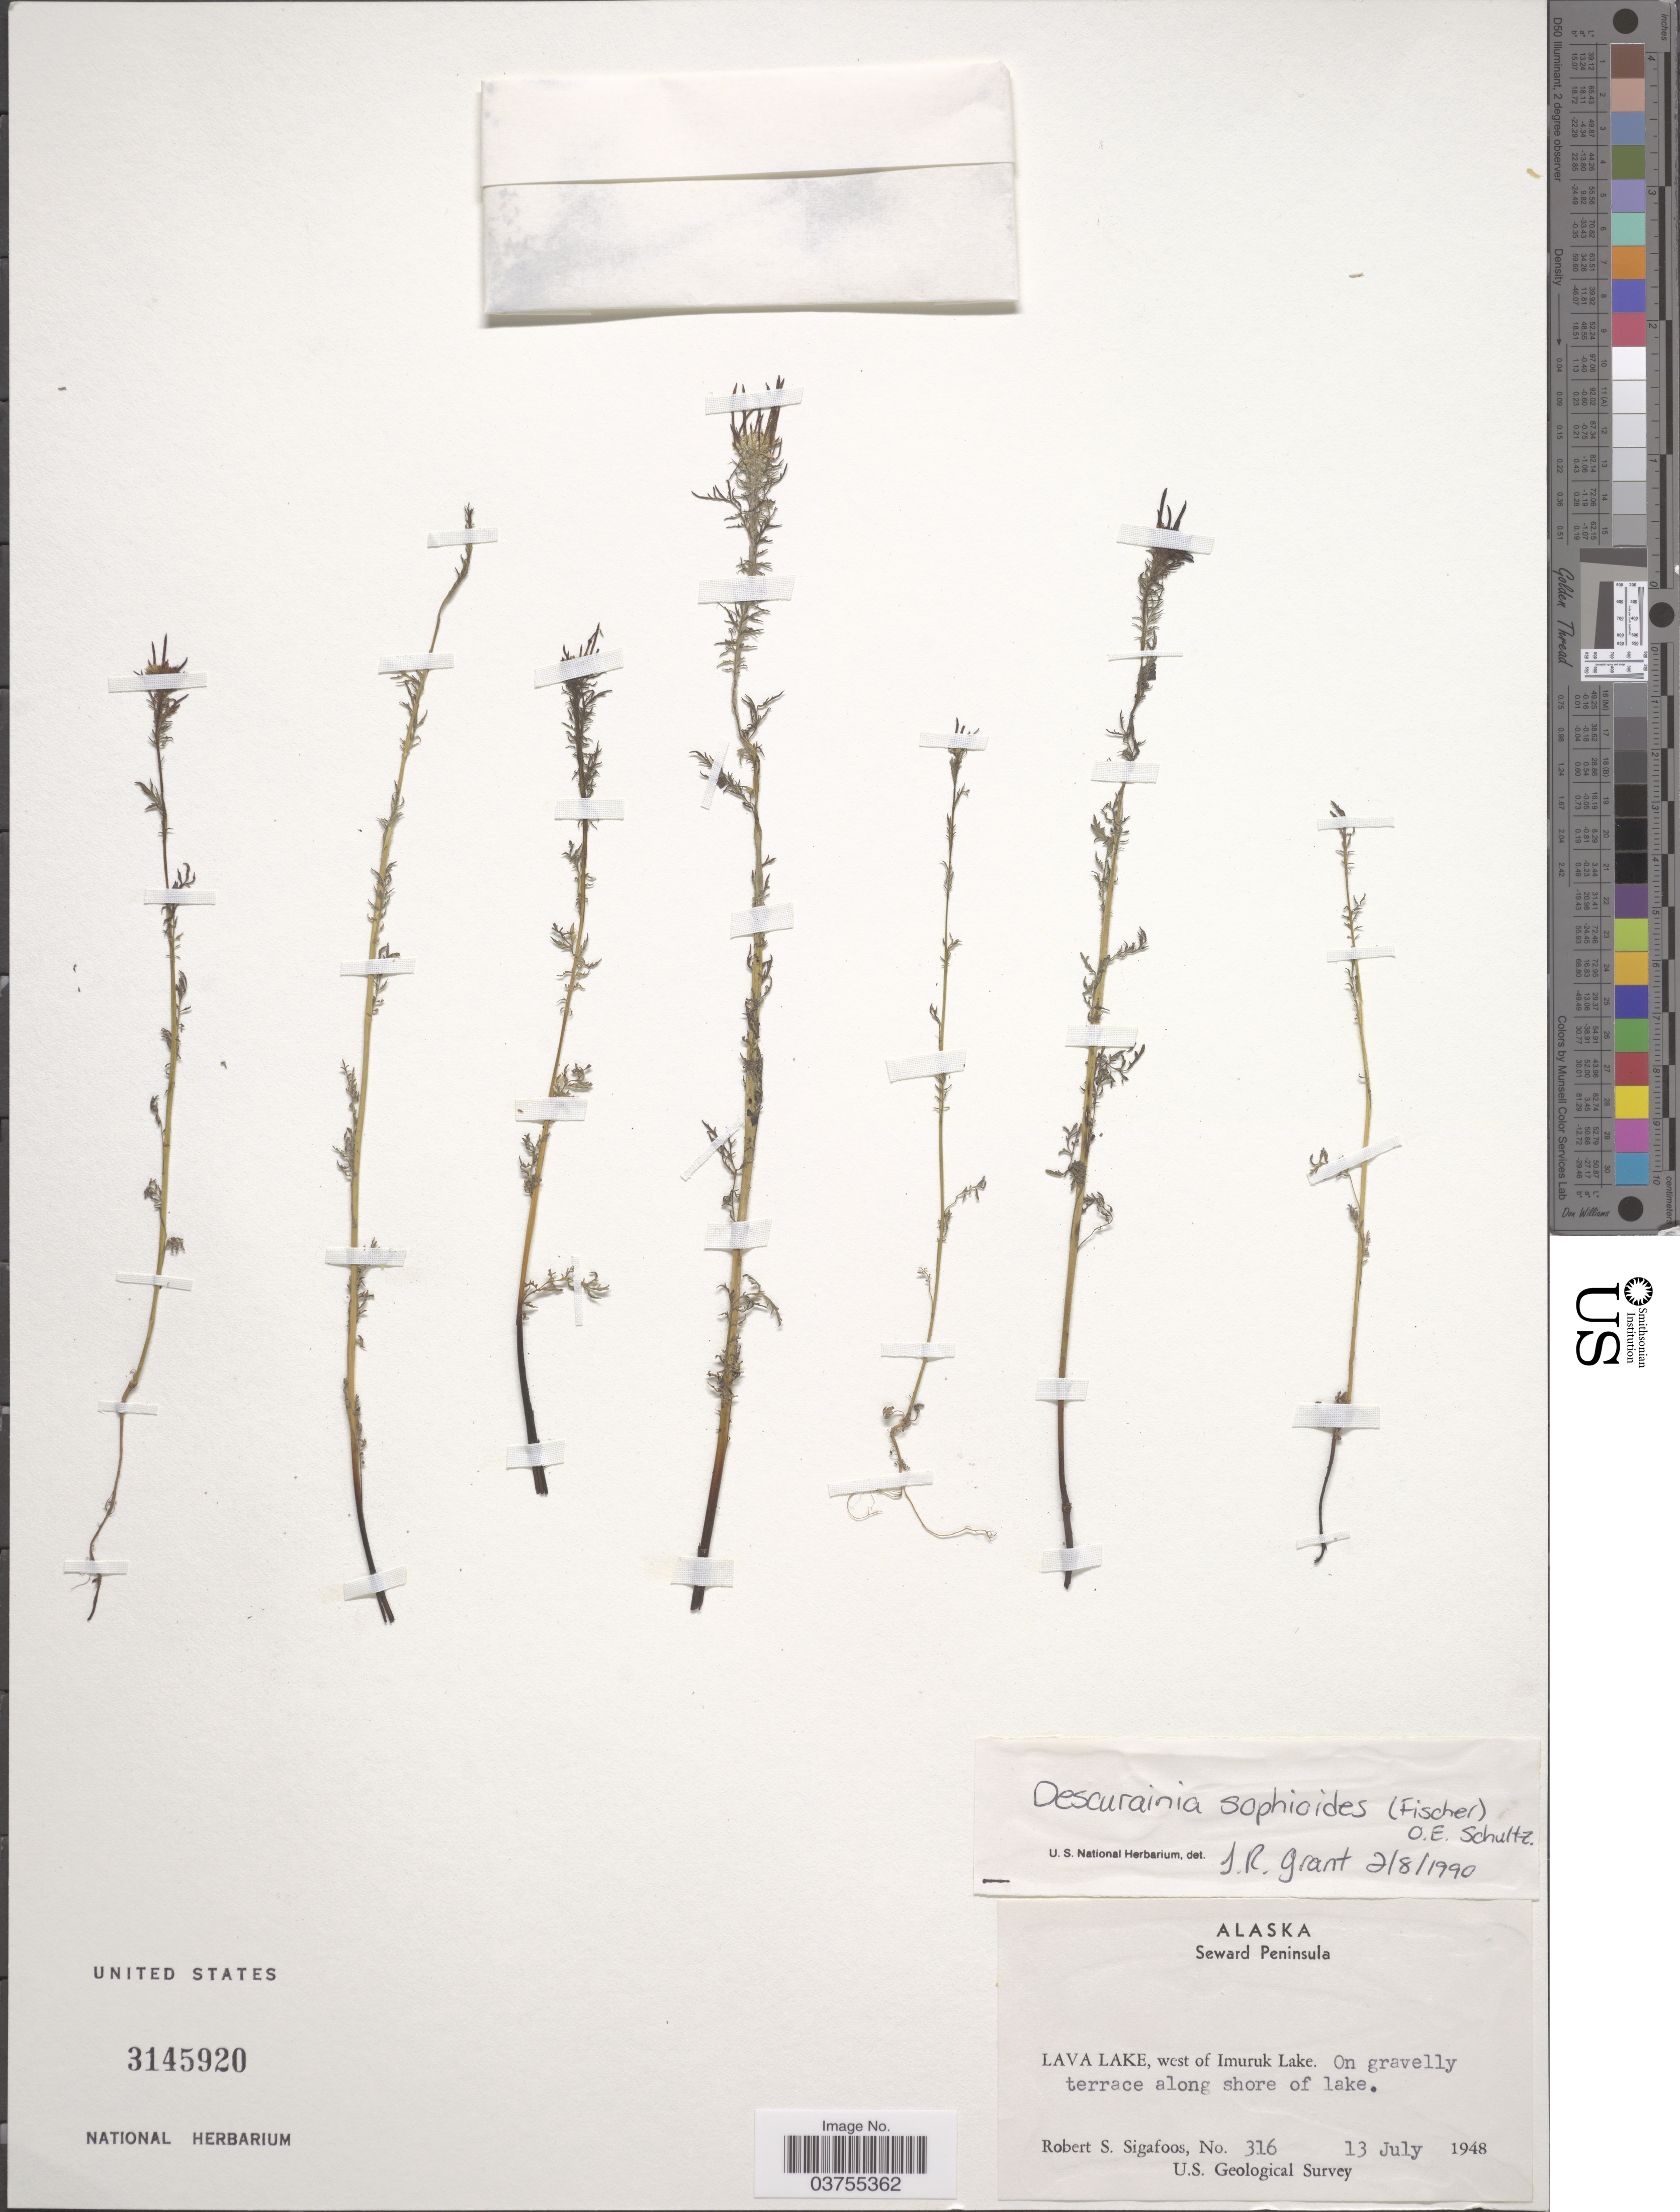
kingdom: Plantae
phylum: Tracheophyta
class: Magnoliopsida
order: Brassicales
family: Brassicaceae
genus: Descurainia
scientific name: Descurainia sophioides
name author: (Fisch.) O.E. Schultz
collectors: R. Sigafoos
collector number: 316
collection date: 1948-07-13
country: United States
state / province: Alaska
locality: Seward Peninsula. Lava Lake, west of Imuruk Lake. On gravelly terrace along shore of lake.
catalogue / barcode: US 3145920